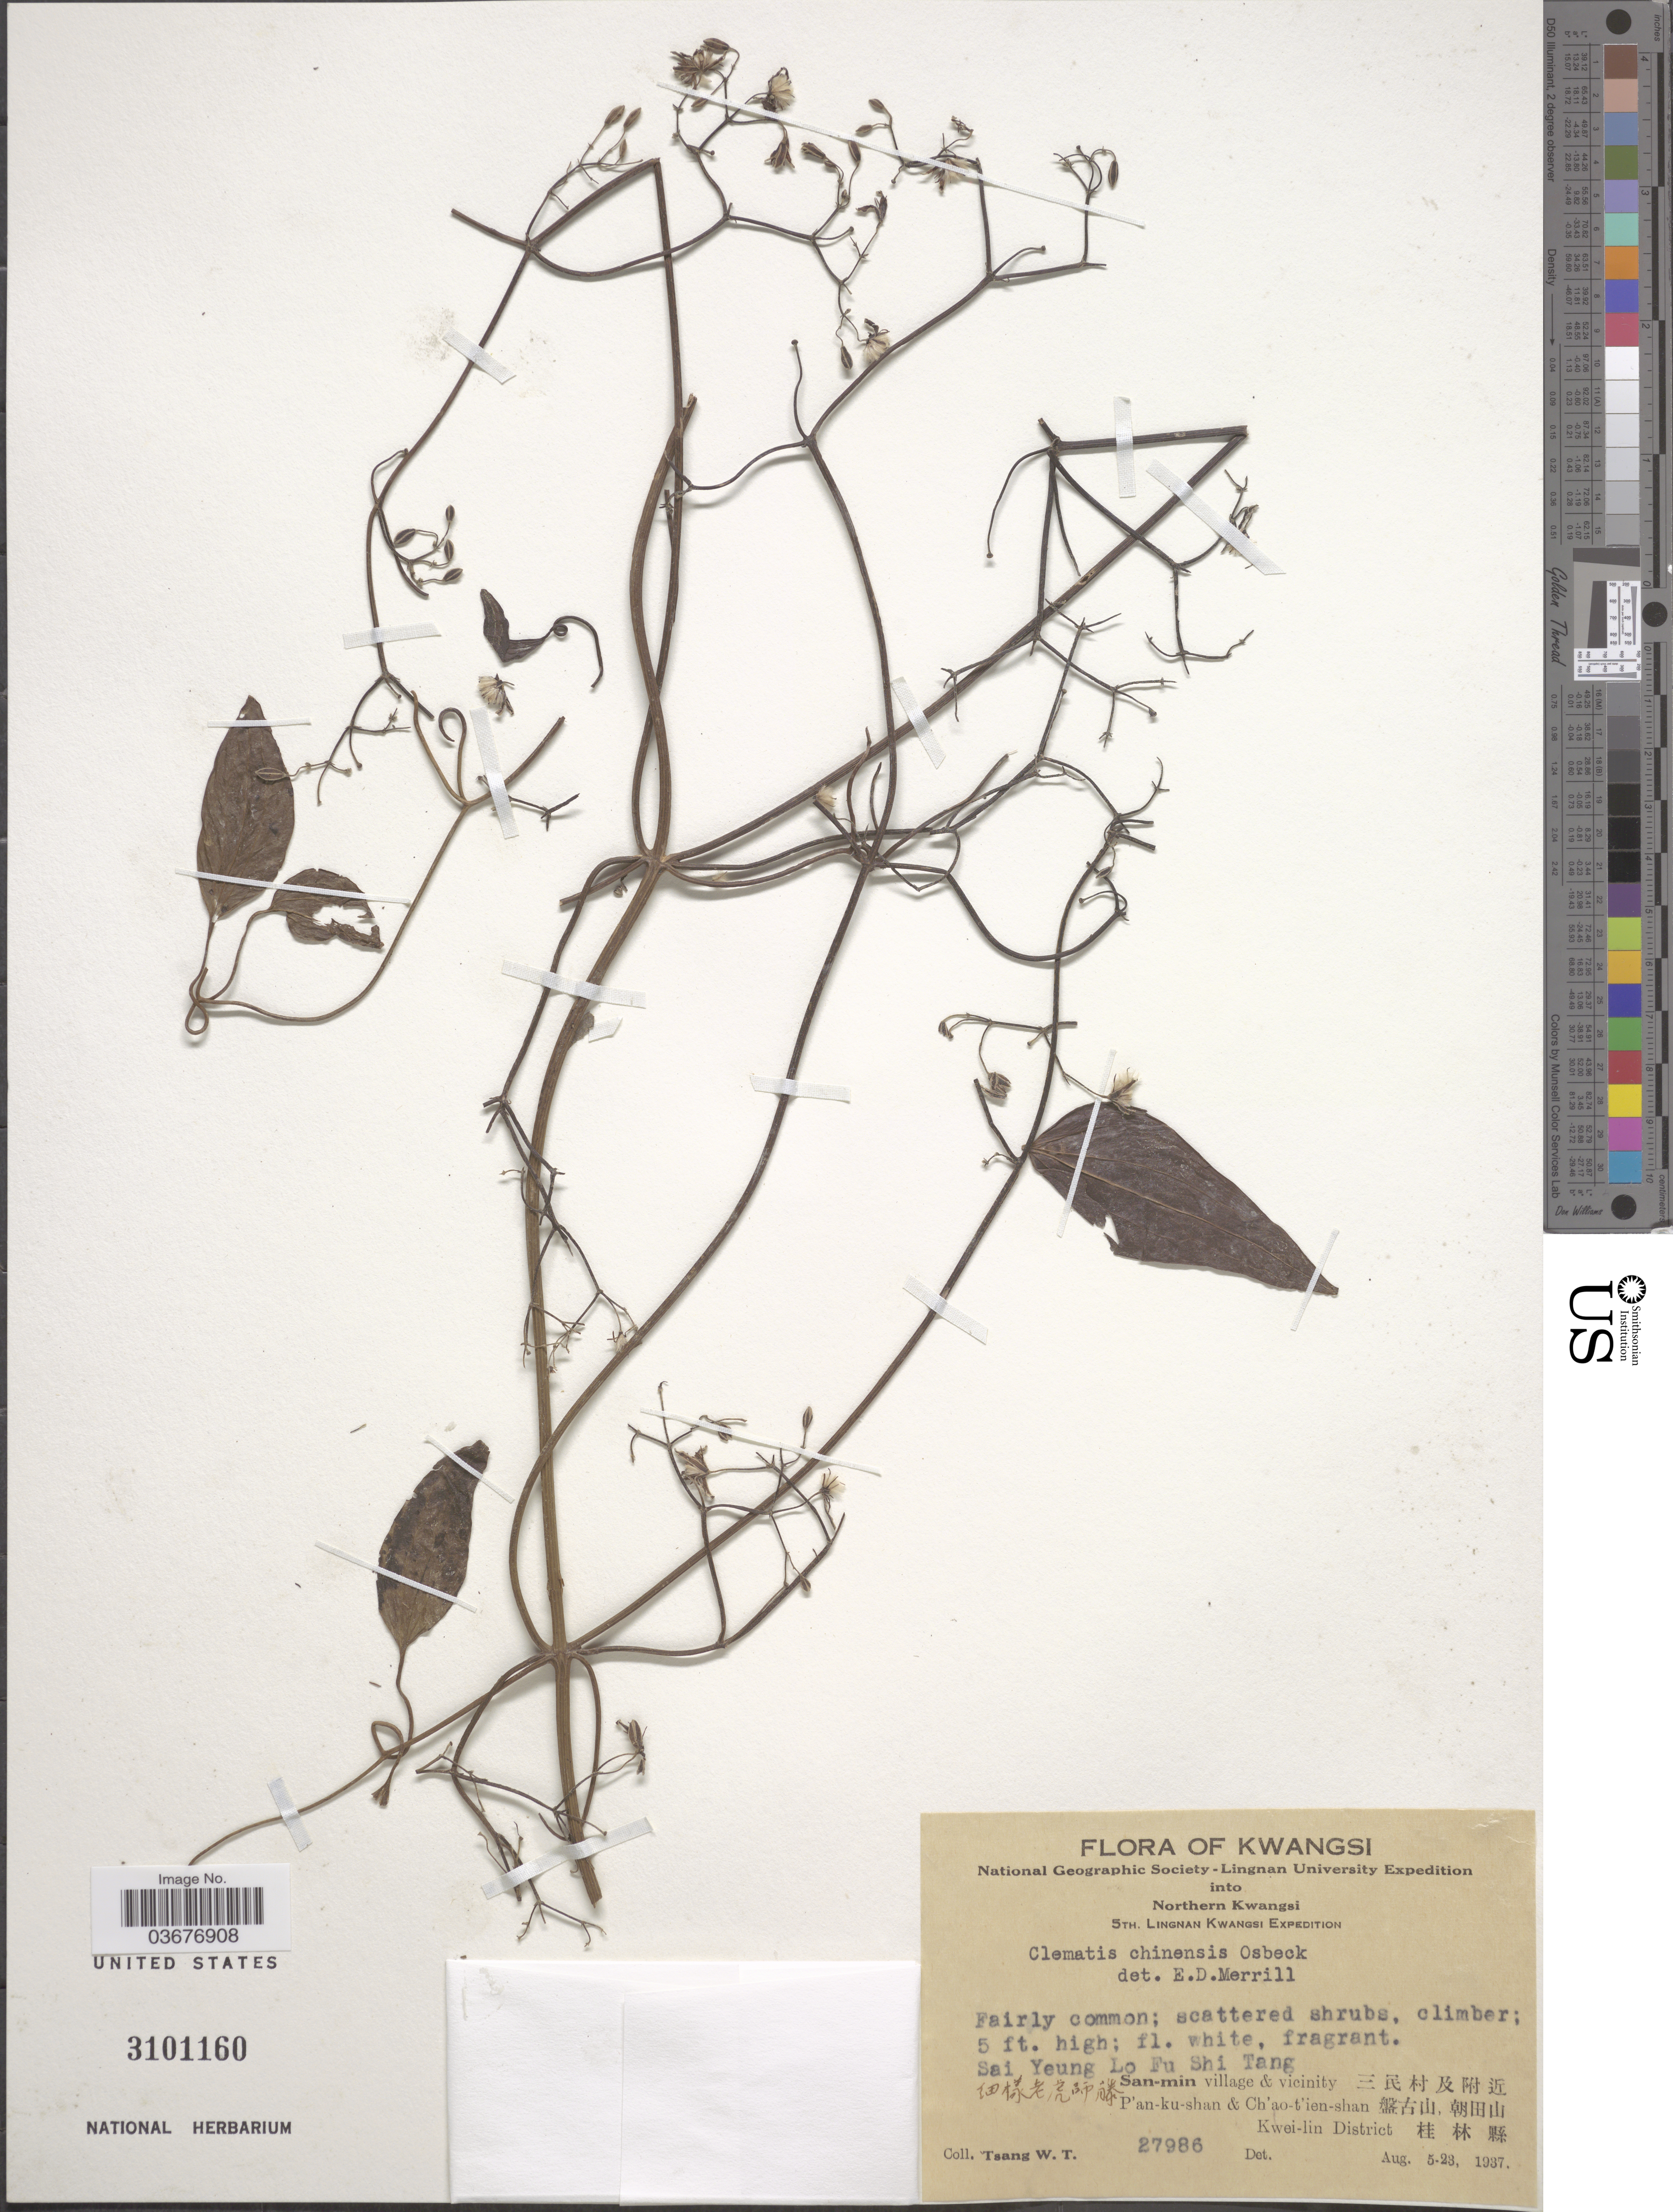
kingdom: Plantae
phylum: Tracheophyta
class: Magnoliopsida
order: Ranunculales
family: Ranunculaceae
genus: Clematis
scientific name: Clematis chinensis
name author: Retz.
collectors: W. T. Tsang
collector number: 27986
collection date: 1937-08-05/1937-08-23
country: China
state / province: Guangxi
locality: Kwangsi. Sai Yeung Lo Fu Shi Tang X. San-min village & vicinity X. P'an-ku-shan & Ch'ao-t'ien-shan X. Kwei-lin District.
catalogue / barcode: US 3101160